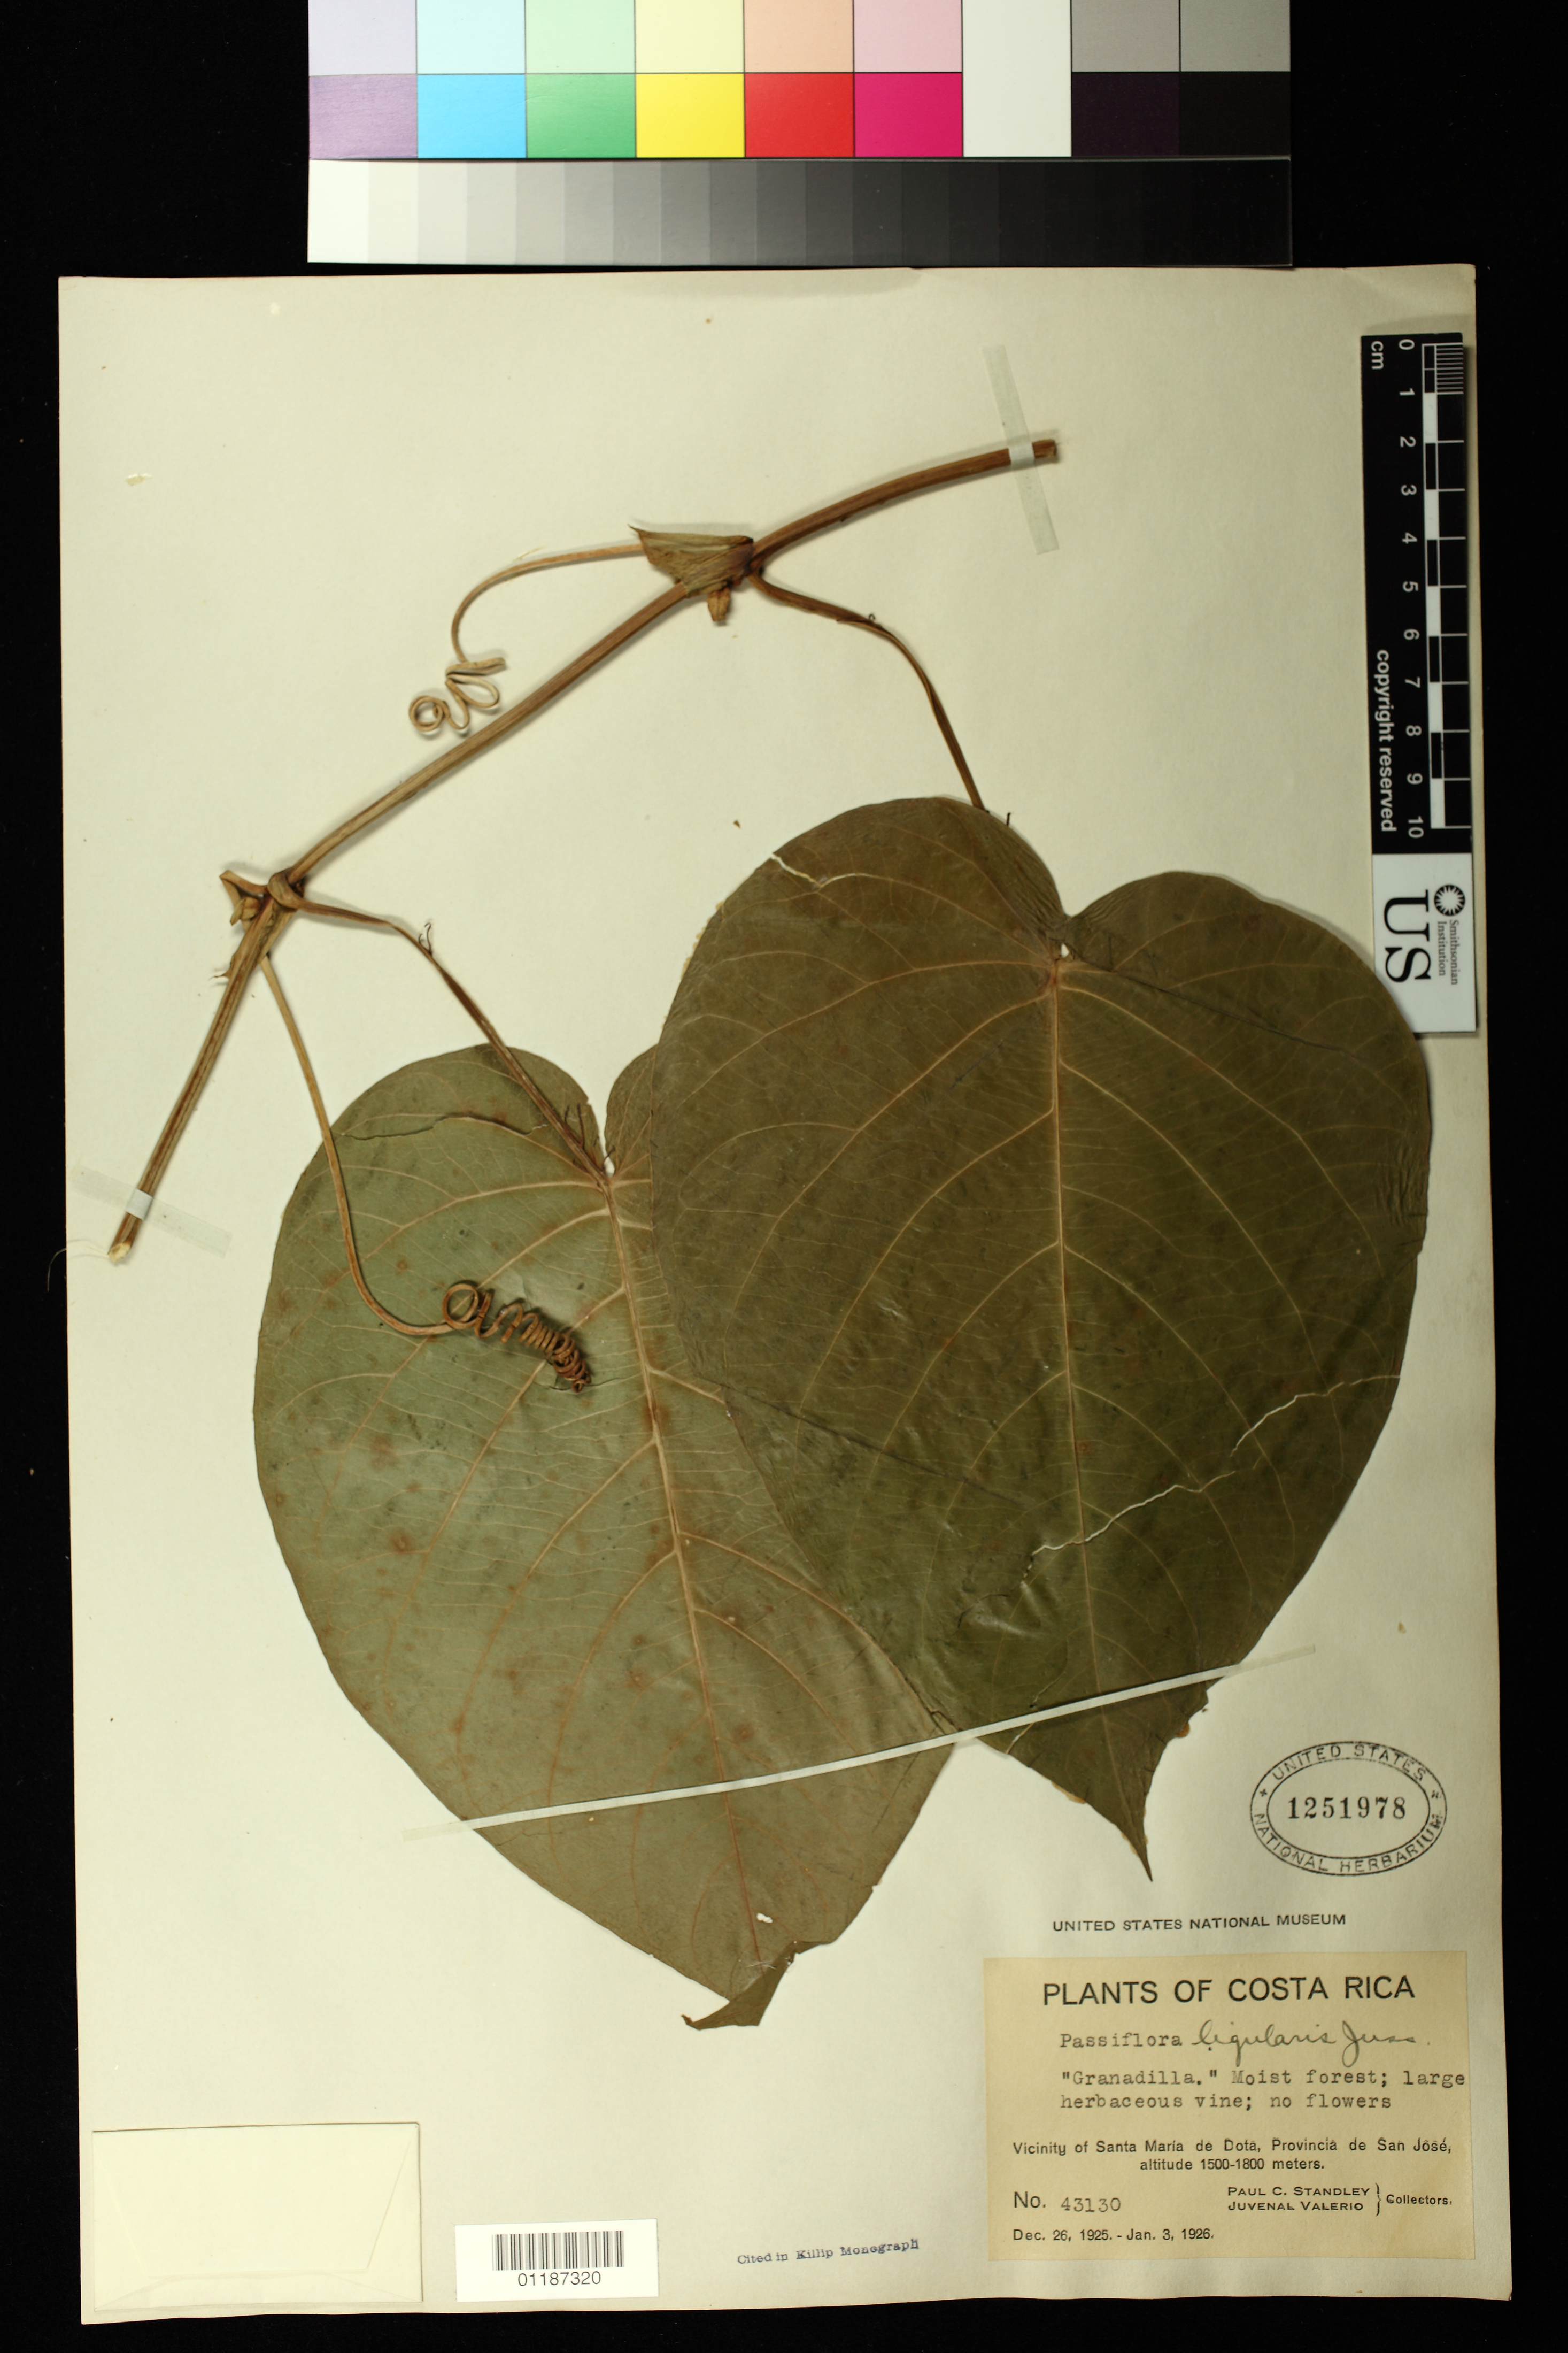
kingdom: Plantae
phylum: Tracheophyta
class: Magnoliopsida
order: Malpighiales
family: Passifloraceae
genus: Passiflora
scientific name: Passiflora ligularis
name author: Juss.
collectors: P. C. Standley & J. Valerio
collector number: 43130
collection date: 1925-12-26/1926-01-03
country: Costa Rica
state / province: San Jose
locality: Vicinity of Santa Maria de Dota.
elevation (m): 1500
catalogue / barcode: US 1251978